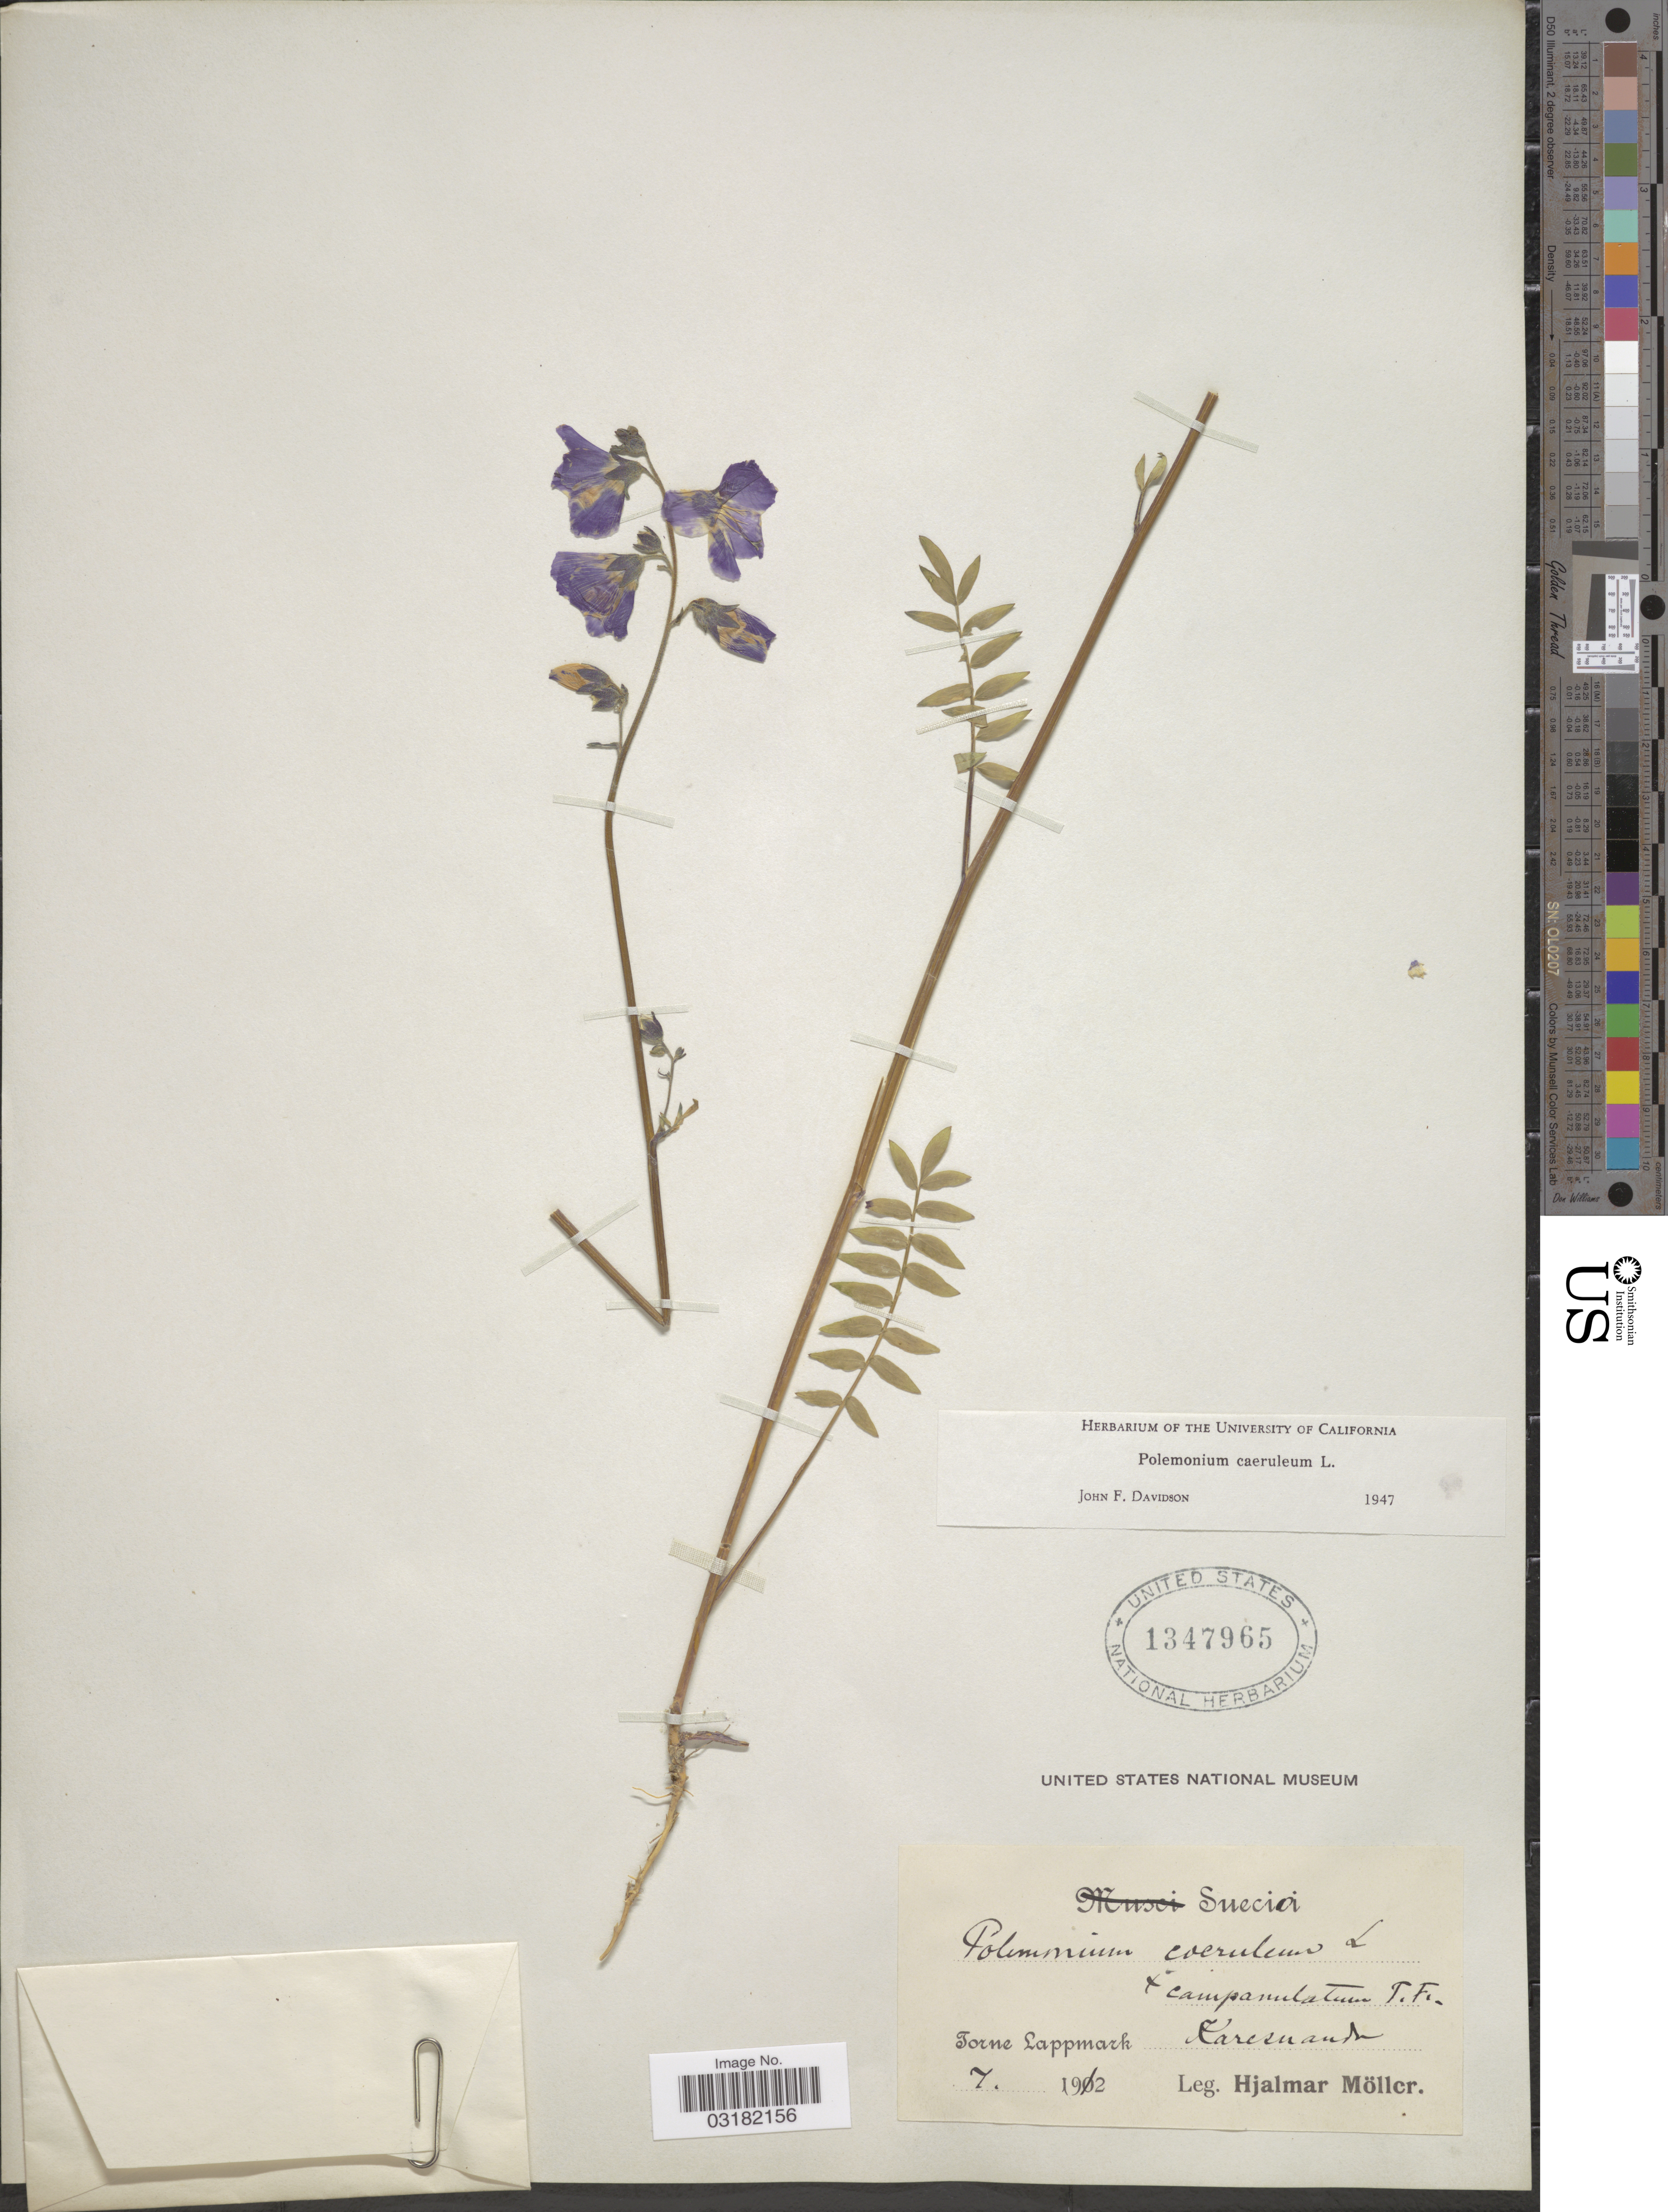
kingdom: Plantae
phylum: Tracheophyta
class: Magnoliopsida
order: Ericales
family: Polemoniaceae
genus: Polemonium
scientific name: Polemonium coeruleum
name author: L.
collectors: H. Möller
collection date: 1912-07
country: Sweden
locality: Torne Lappmark Karesuando.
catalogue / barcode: US 1347965